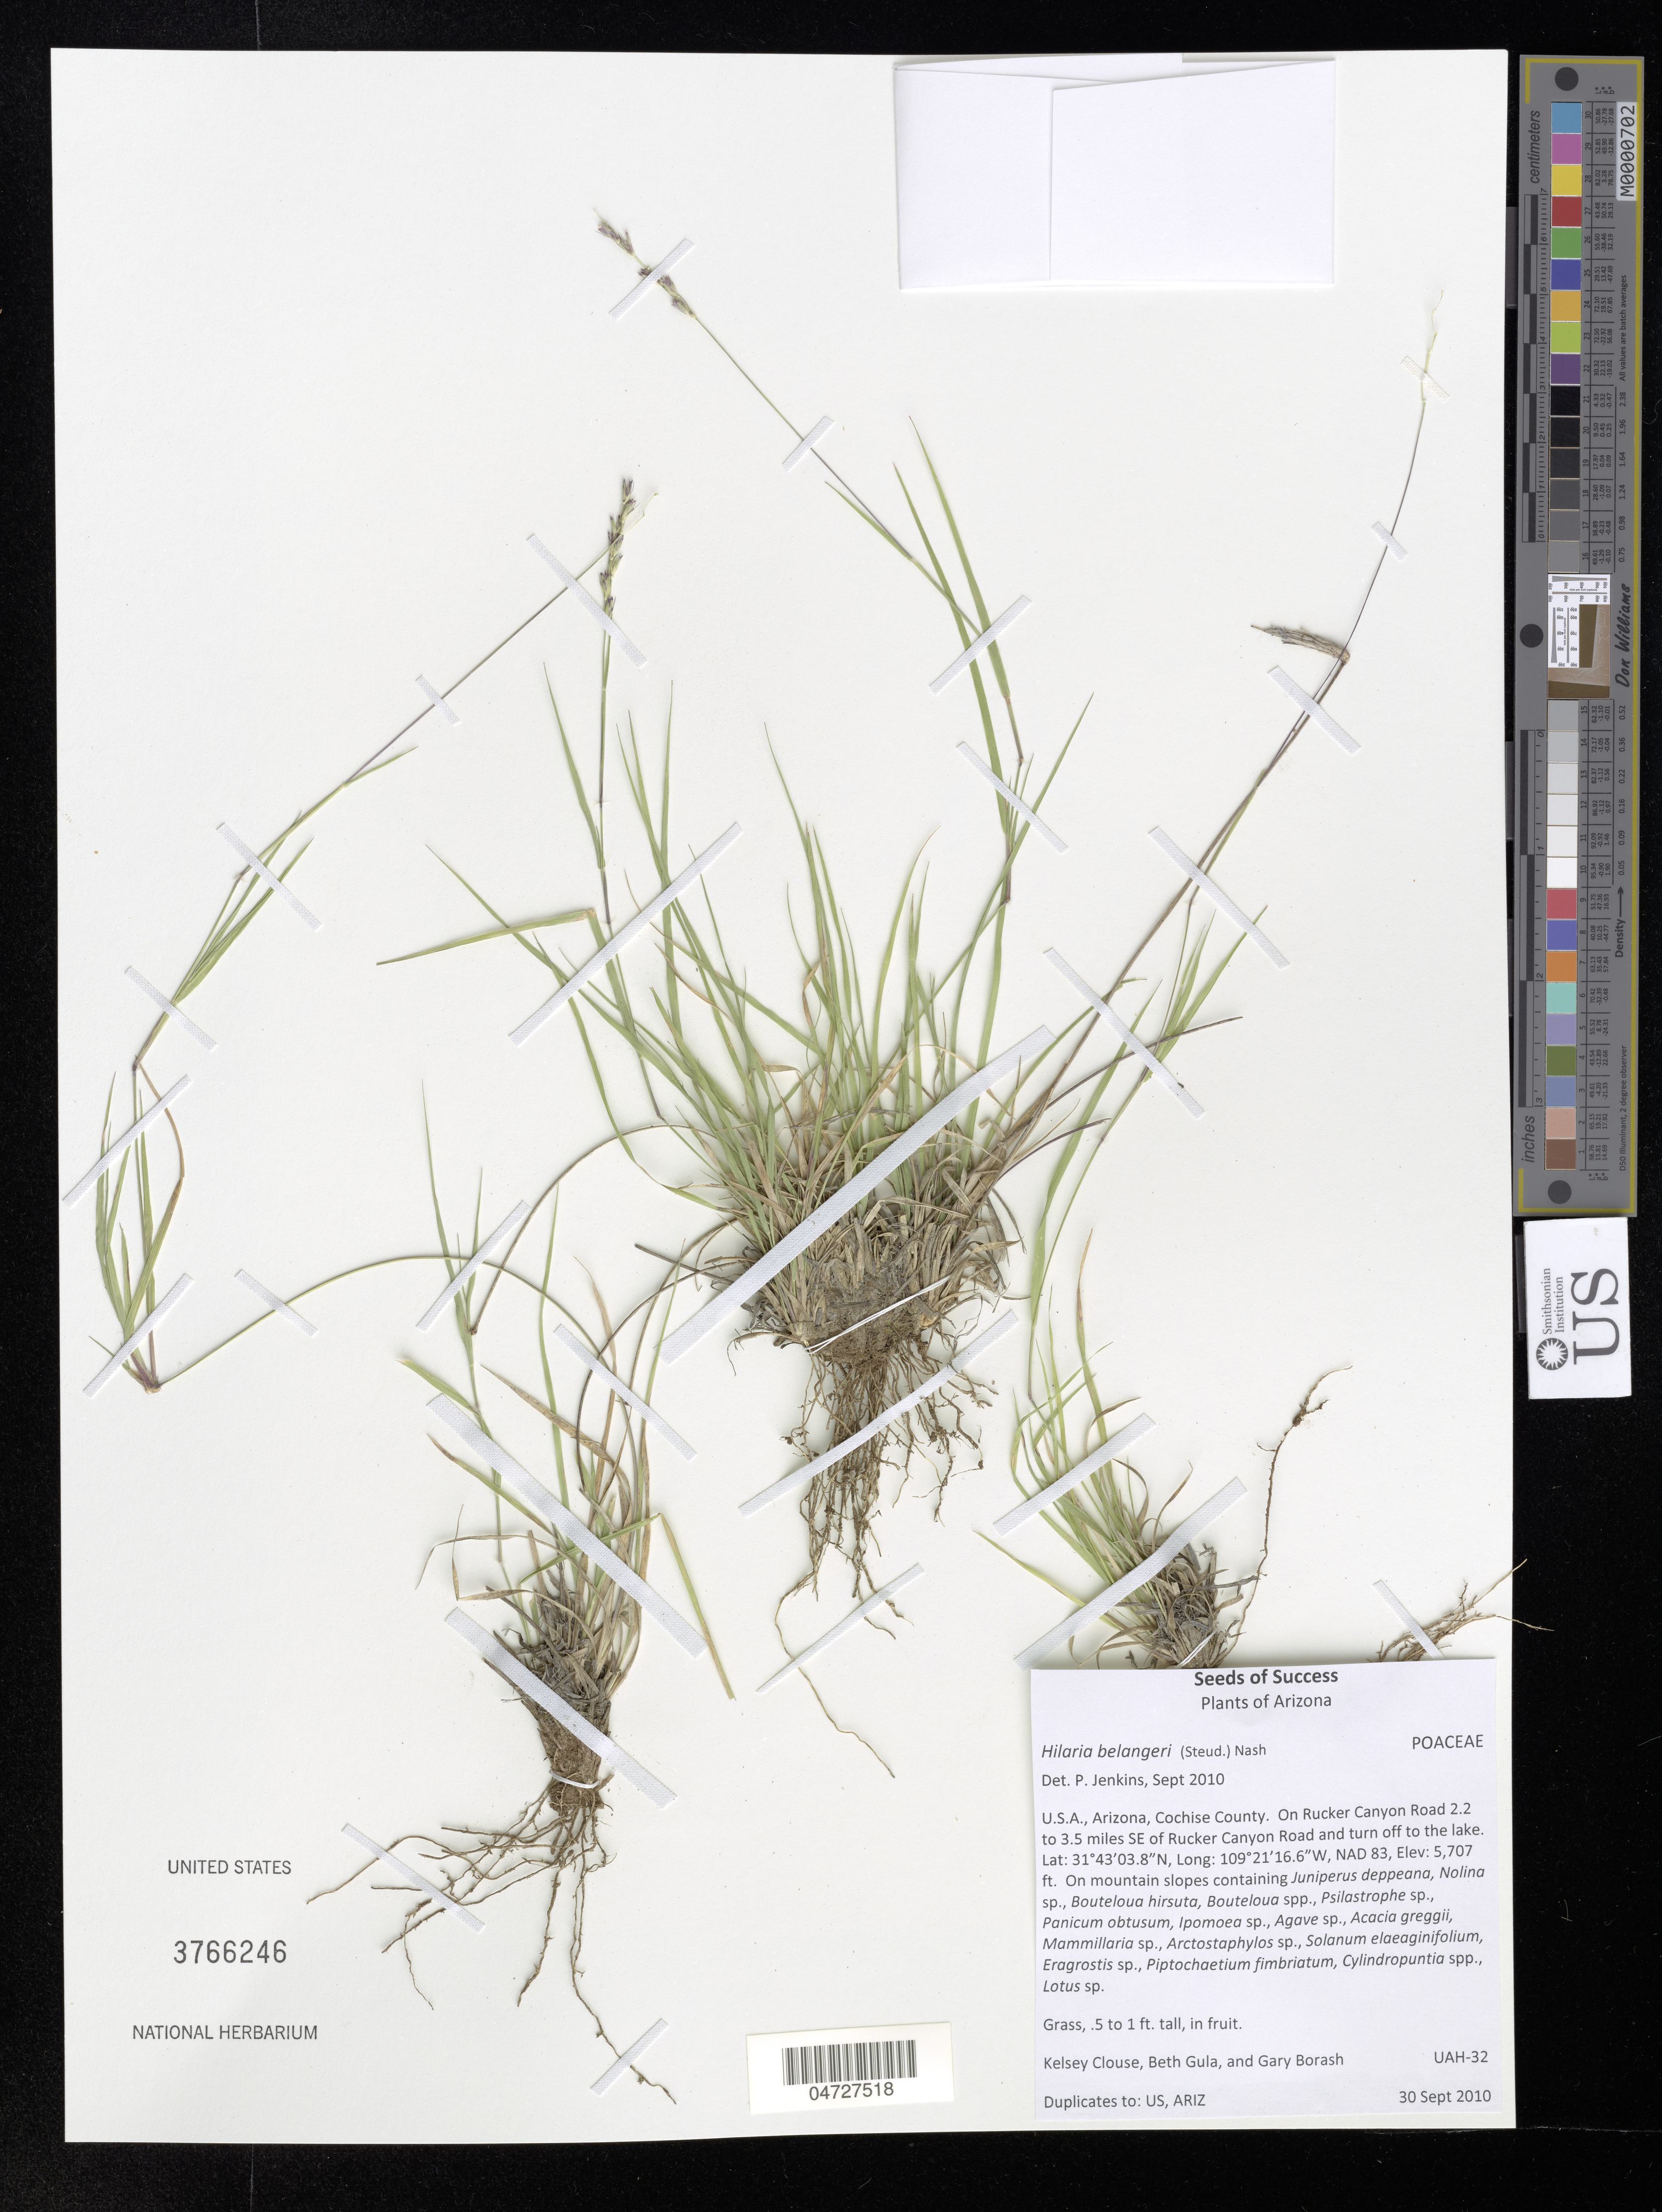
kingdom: Plantae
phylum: Tracheophyta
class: Liliopsida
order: Poales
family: Poaceae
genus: Hilaria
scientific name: Hilaria belangeri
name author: (Steud.) Nash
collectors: K. Clouse, B. Gula & G. Borash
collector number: UAH-32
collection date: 2010-09-30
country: United States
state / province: Arizona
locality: Cochise County. On Rucker Canyon Road 2.2 to 3.5 miles SE of Rucker Canyon Road and turn off to the lake.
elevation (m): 1739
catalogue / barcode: US 3766246